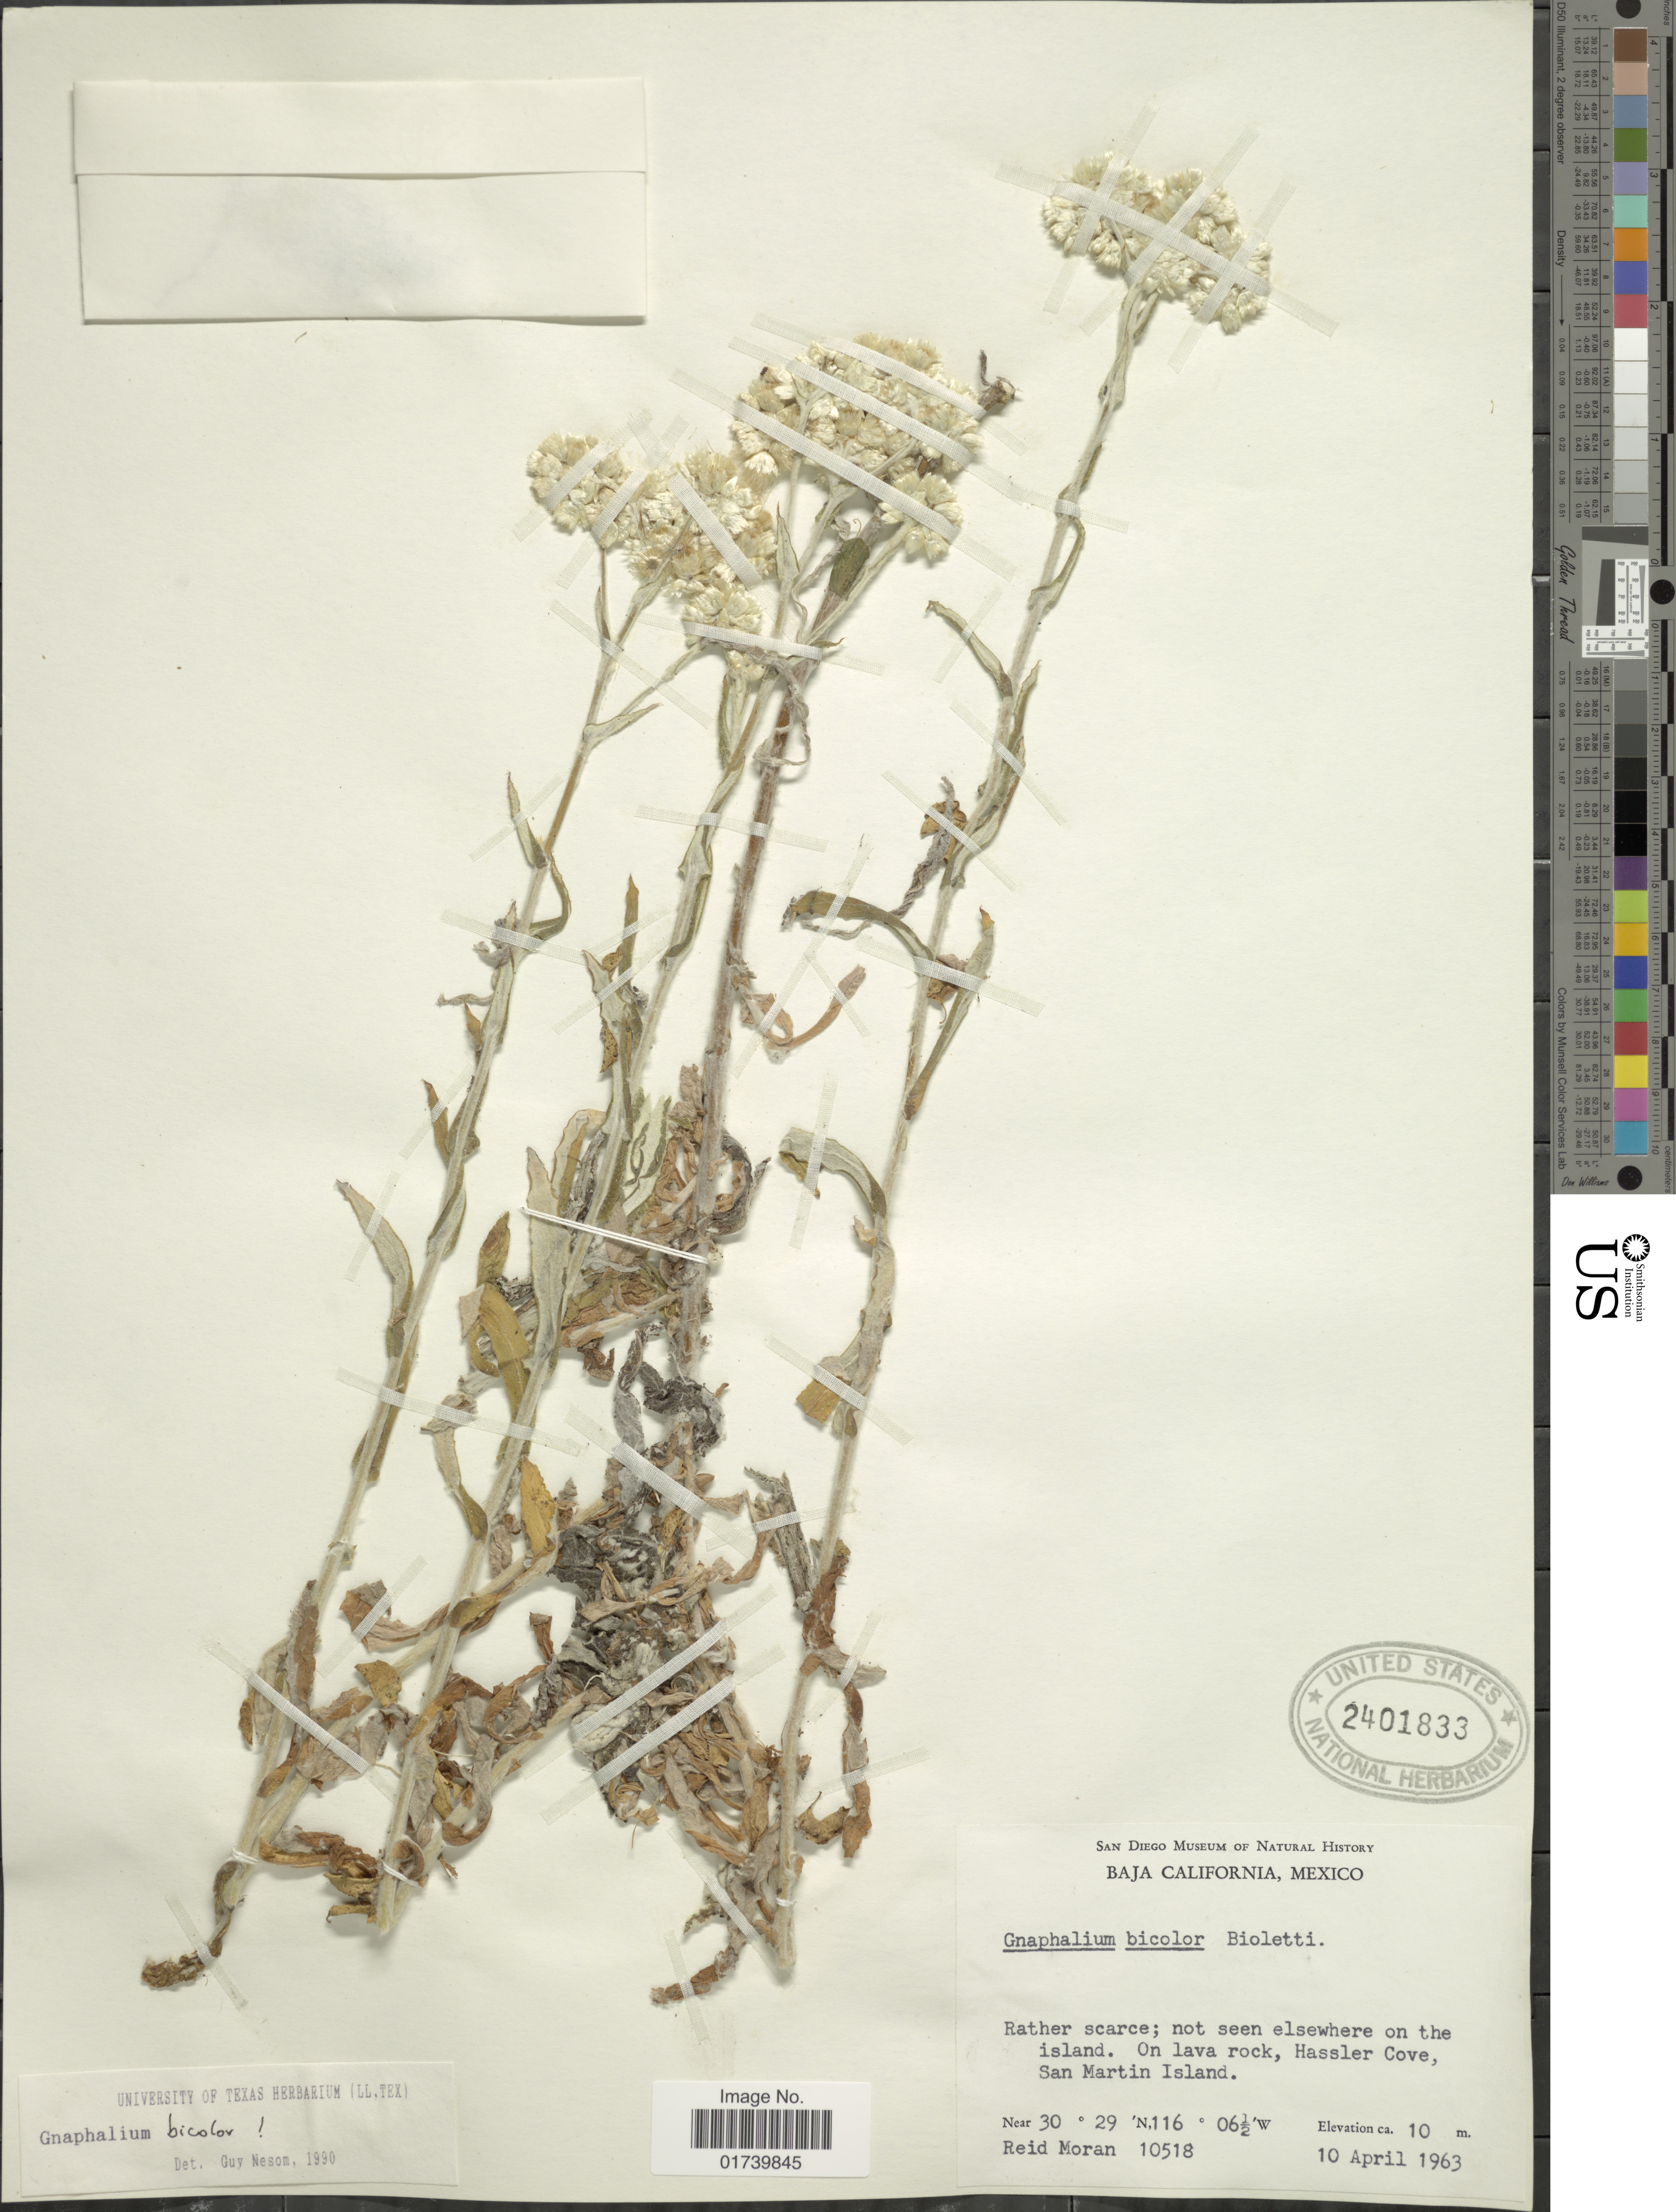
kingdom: Plantae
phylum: Tracheophyta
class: Magnoliopsida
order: Asterales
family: Asteraceae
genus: Pseudognaphalium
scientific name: Pseudognaphalium biolettii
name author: Anderb.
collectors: R. V. Moran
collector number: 10518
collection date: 1963-04-10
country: Mexico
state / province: Baja California Sur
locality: On lava rock, Hassler Cove, San Martin Island.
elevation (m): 10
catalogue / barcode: US 2401833